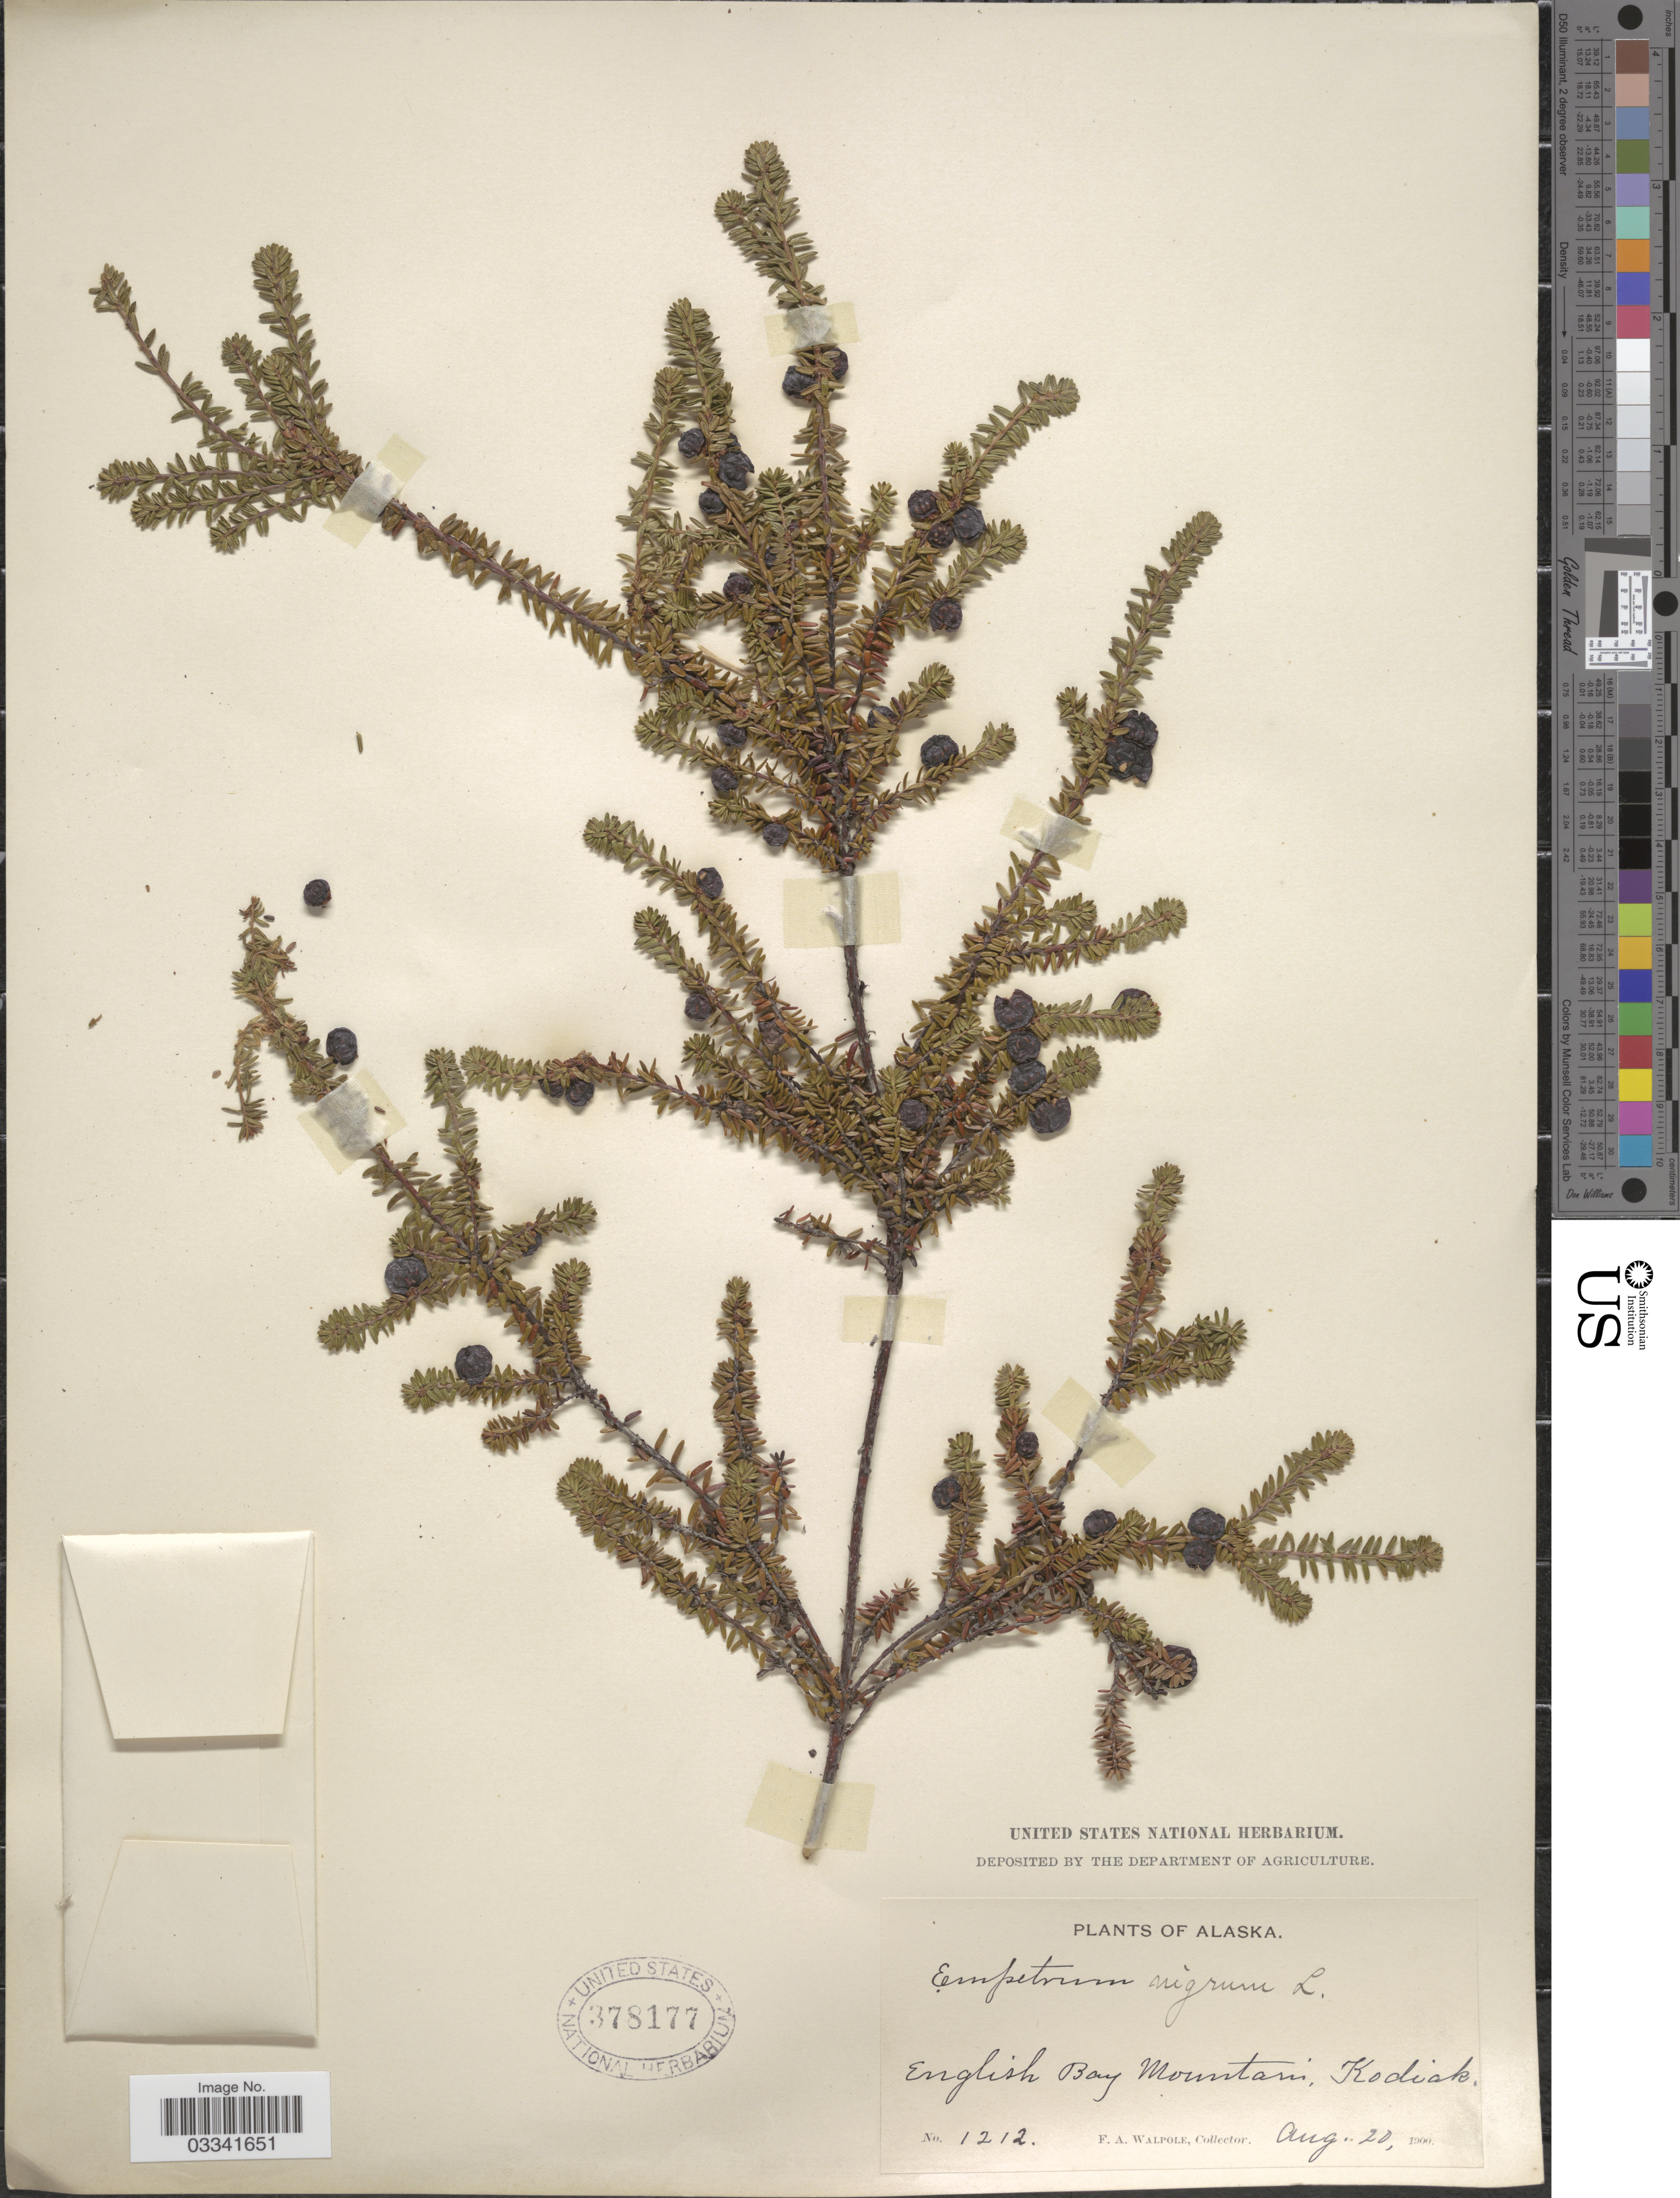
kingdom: Plantae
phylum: Tracheophyta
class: Magnoliopsida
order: Ericales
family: Ericaceae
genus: Empetrum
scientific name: Empetrum nigrum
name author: L.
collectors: F. Walpole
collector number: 1212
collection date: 1900-08-20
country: United States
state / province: Alaska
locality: English Bay Mountain, Kodiak.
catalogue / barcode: US 378177